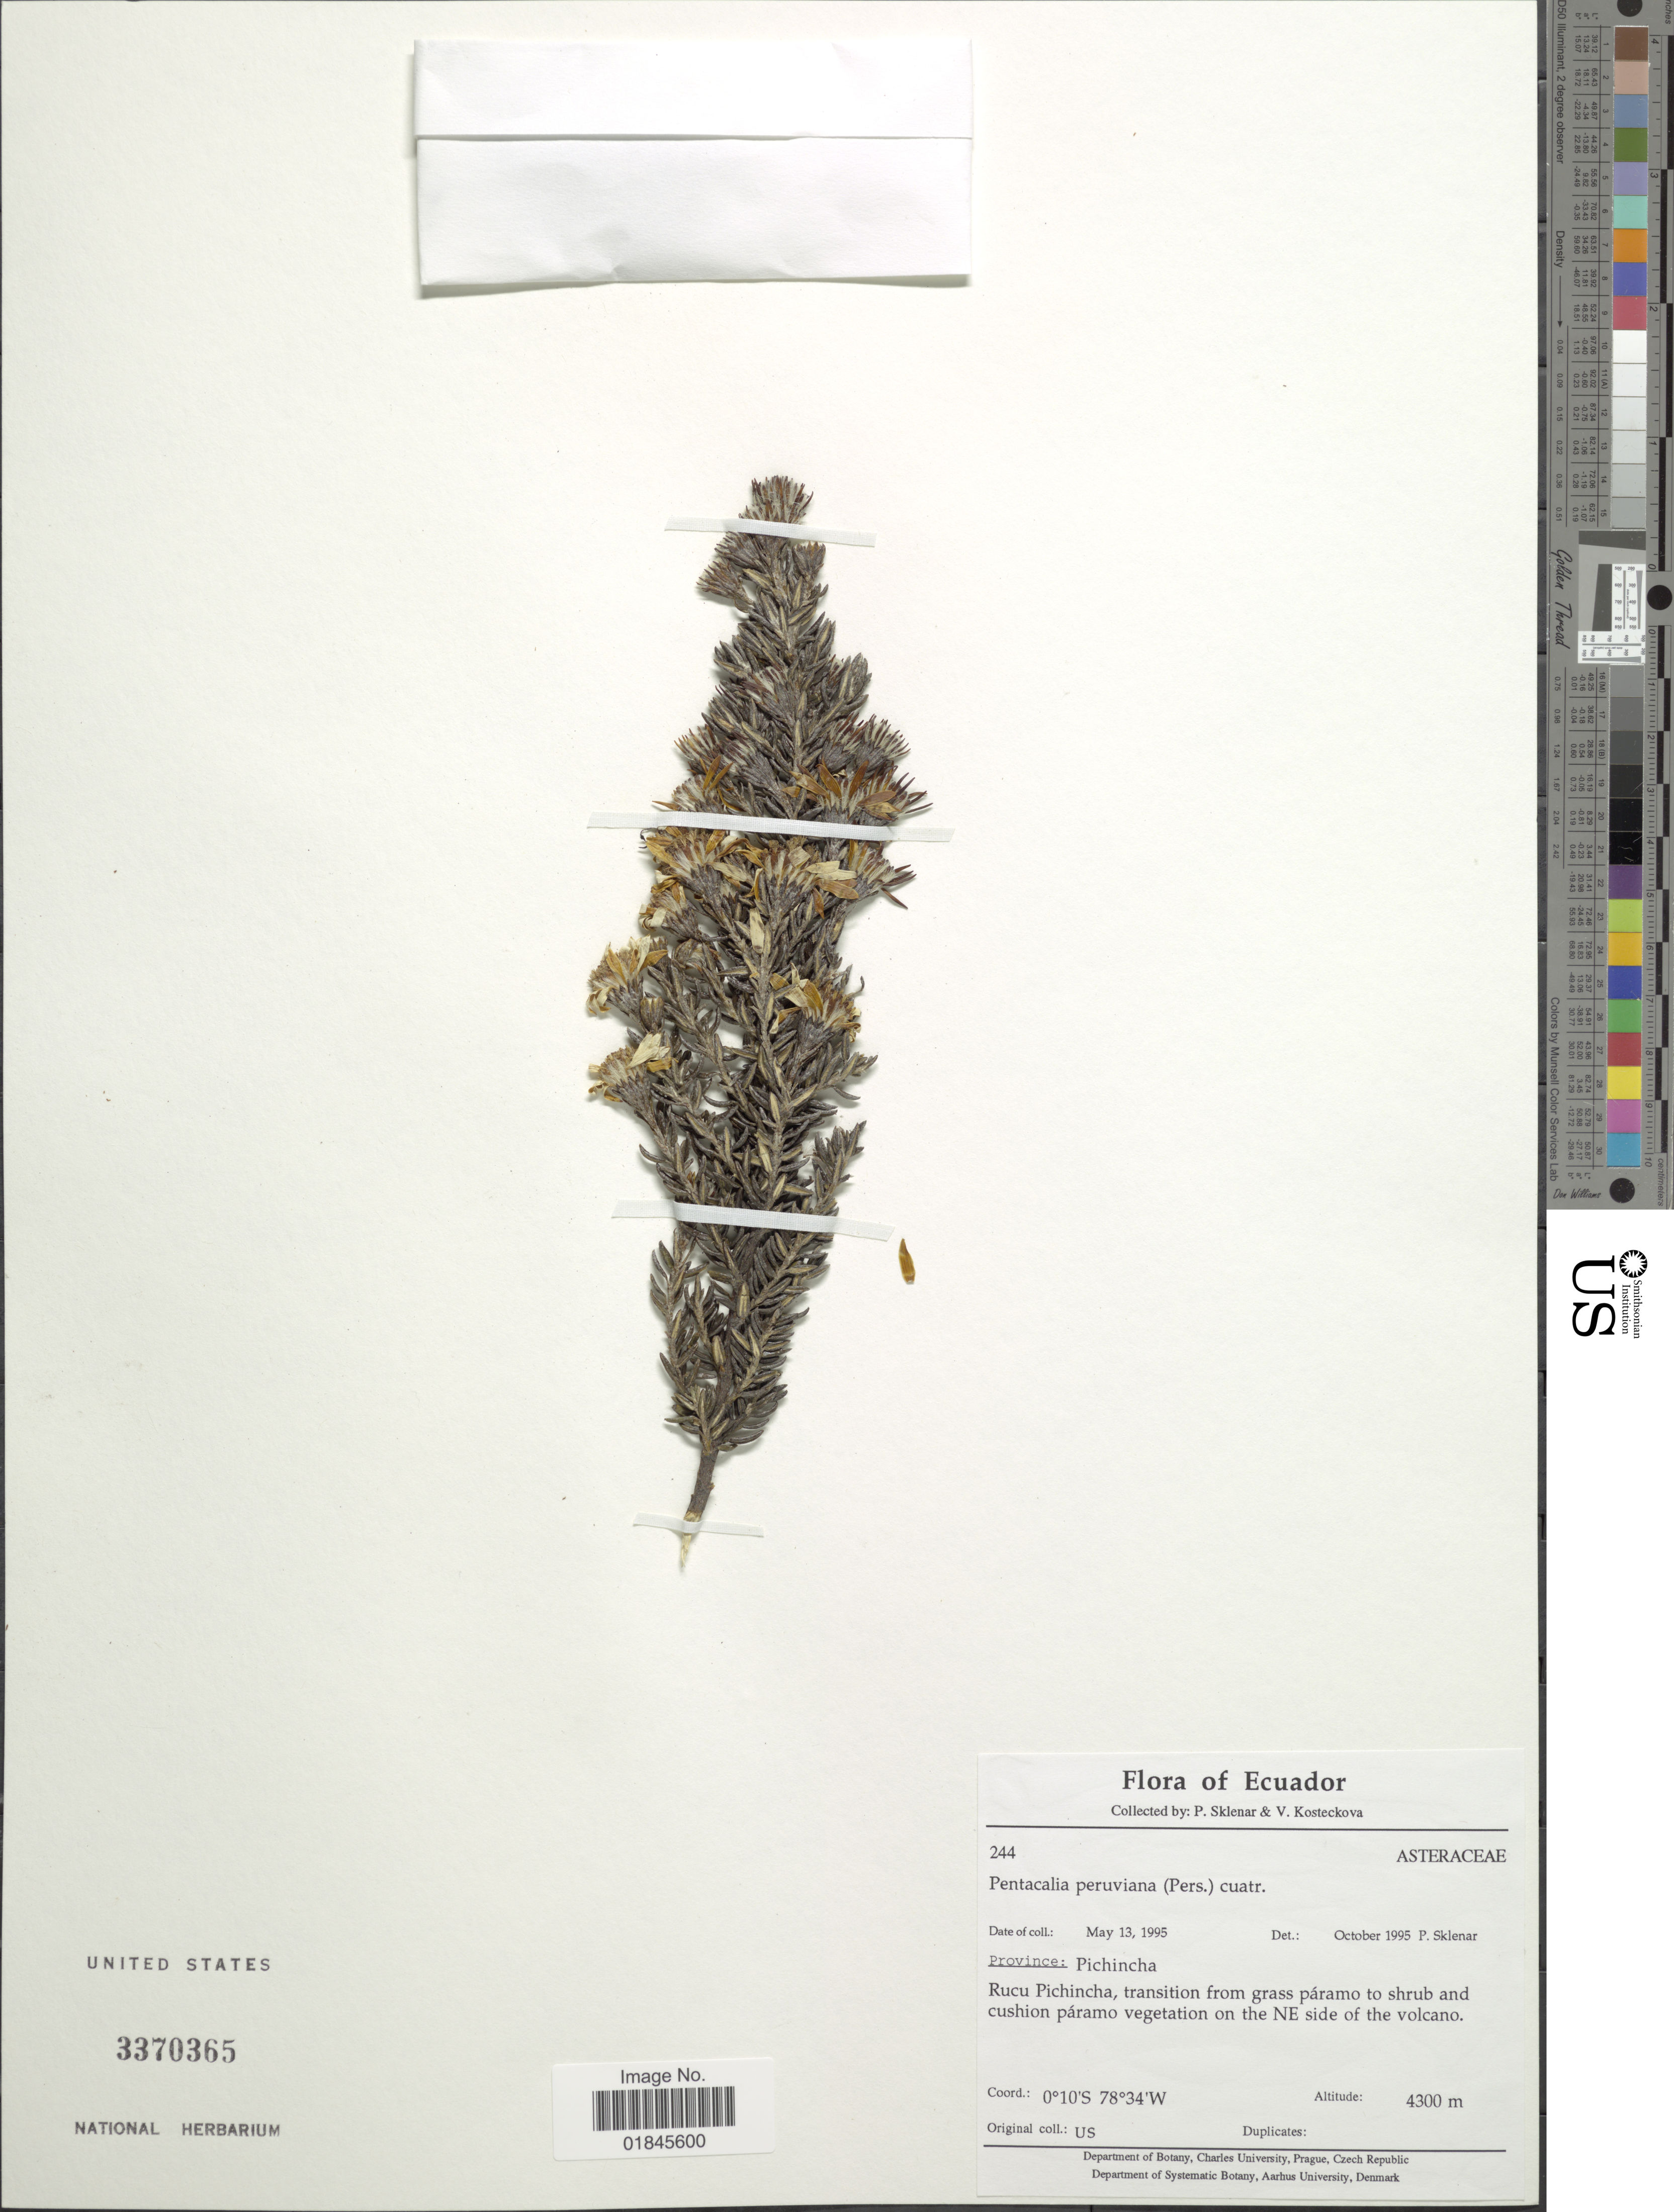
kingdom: Plantae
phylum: Tracheophyta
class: Magnoliopsida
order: Asterales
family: Asteraceae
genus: Pentacalia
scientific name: Pentacalia peruviana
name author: (Pers.) Cuatrec.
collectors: P. Sklenar & V. Kosteckova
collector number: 244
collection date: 1995-05-13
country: Ecuador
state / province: Pichincha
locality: Pichincha. Rucu Pichincha, transition from grass páramo to shrubs and cushion páramo vegetation on the NE side of the volcano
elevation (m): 4300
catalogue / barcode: US 3370365